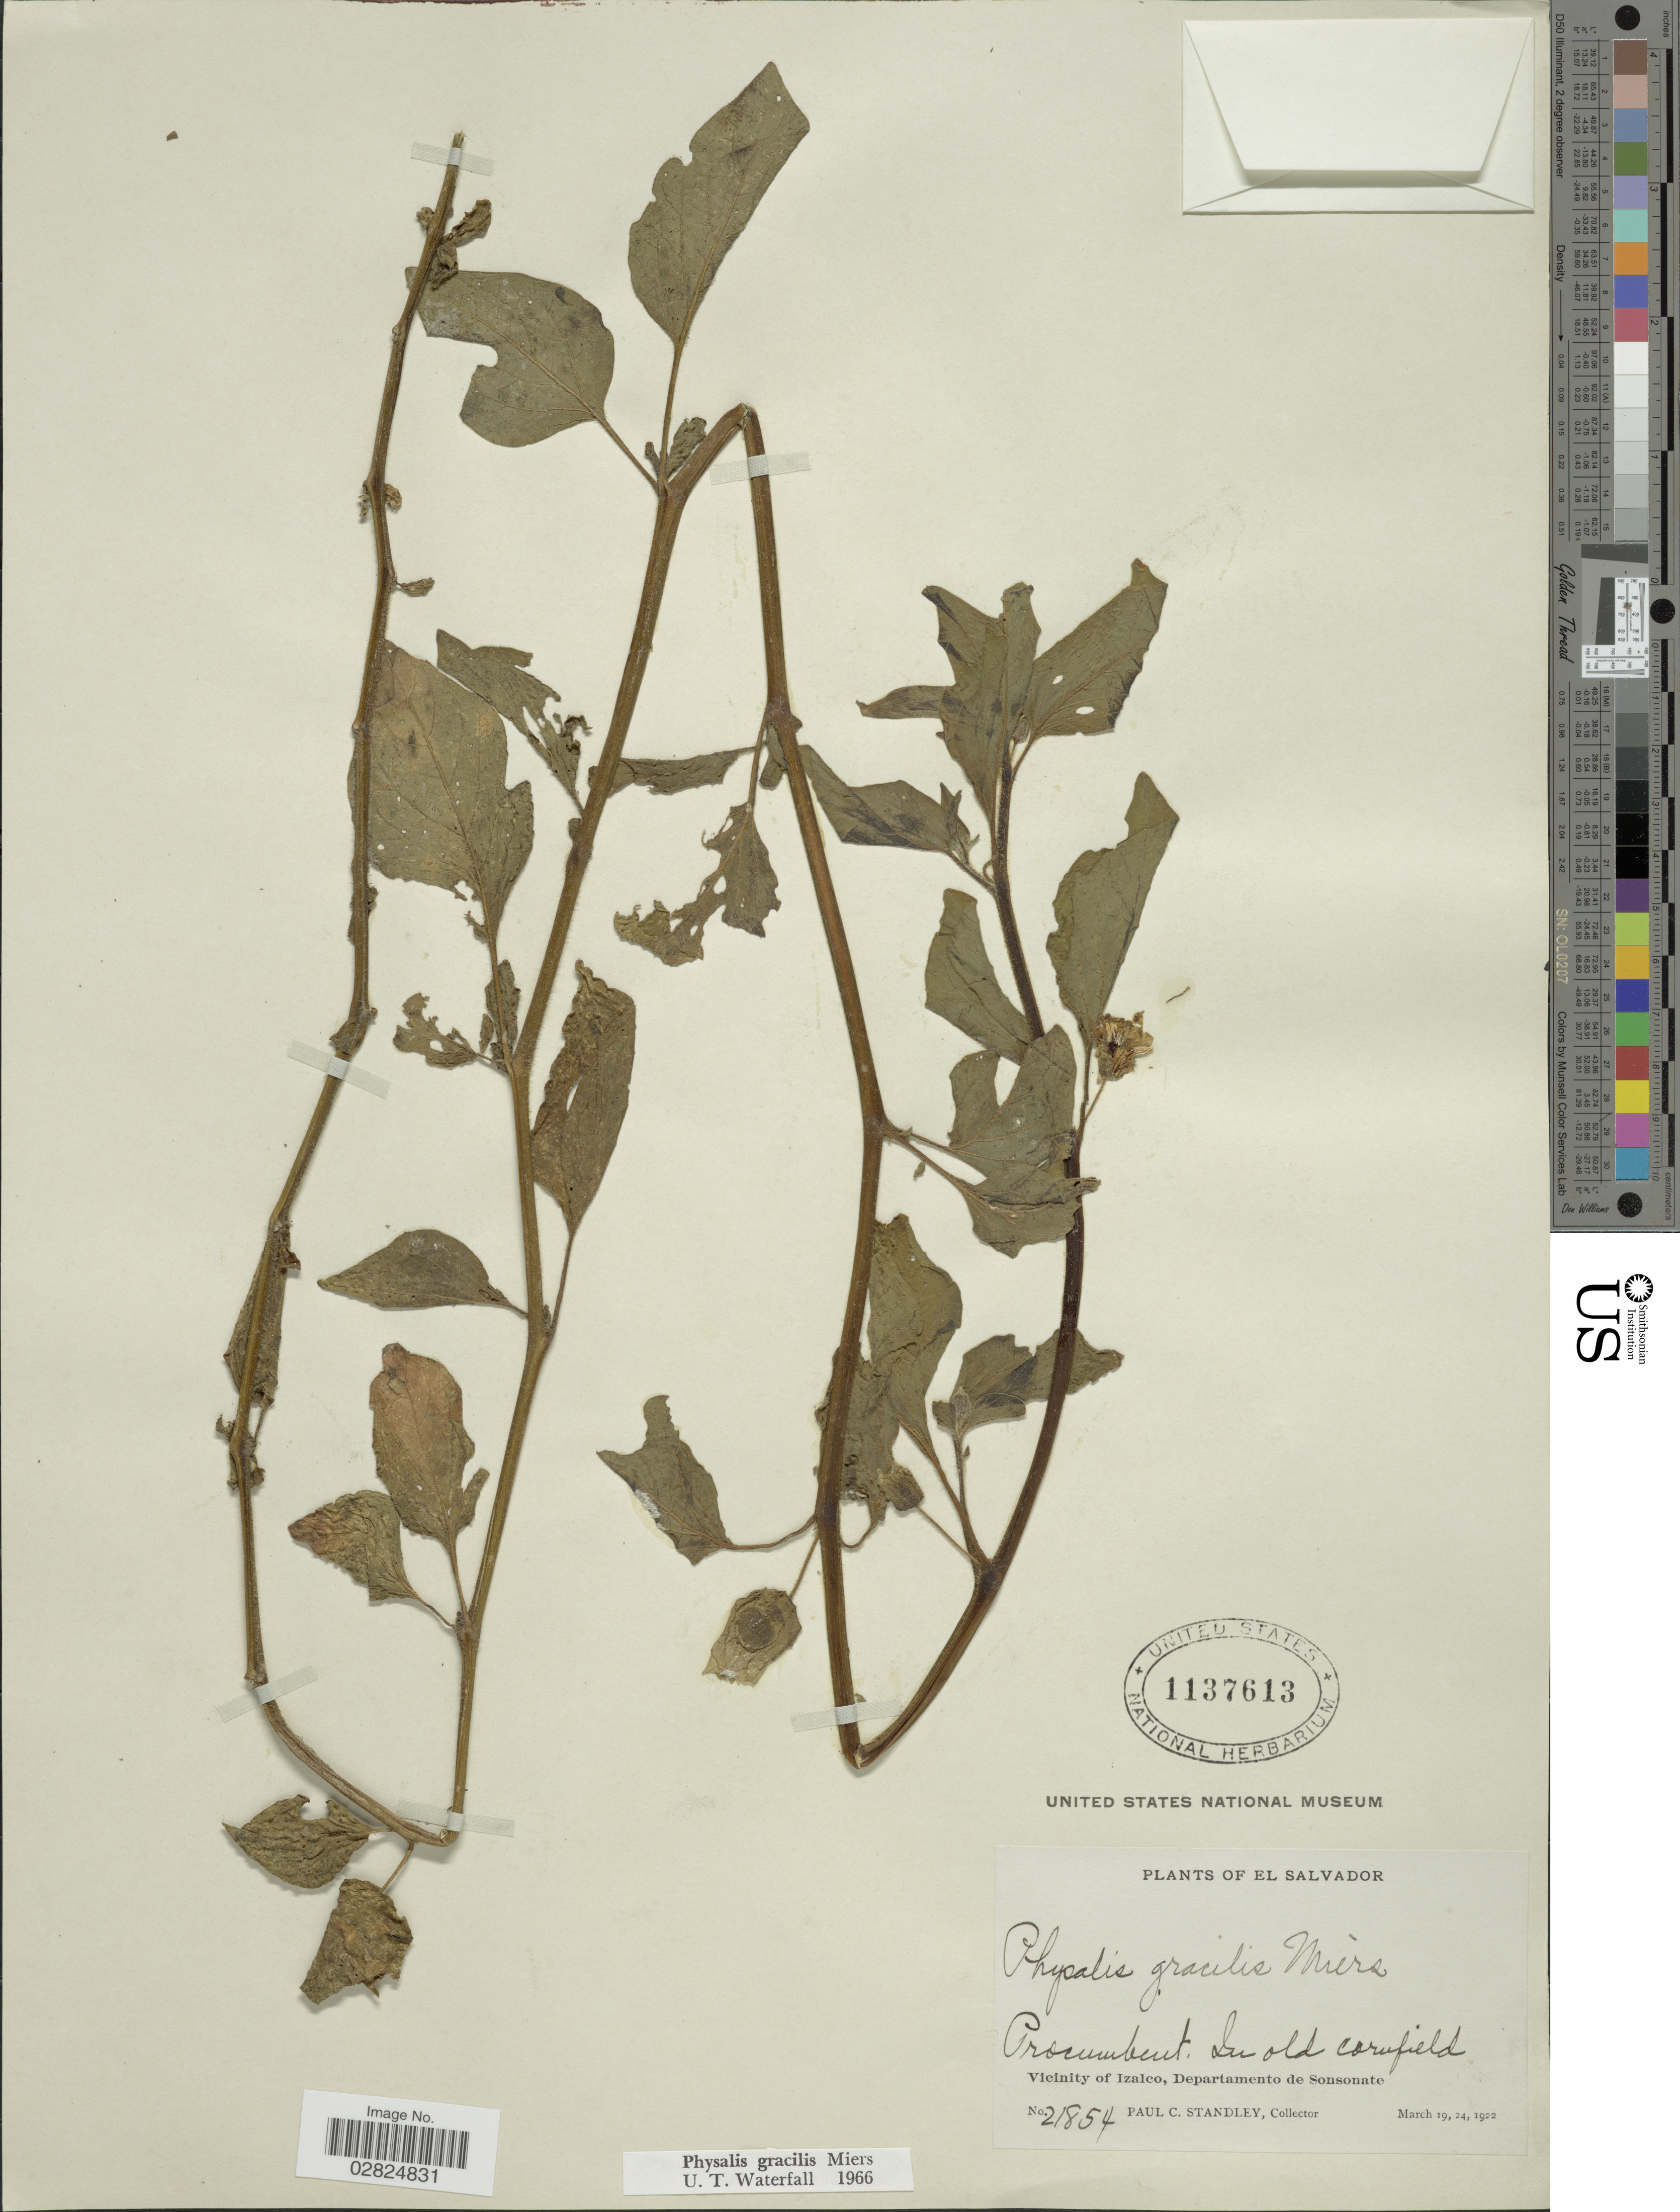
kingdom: Plantae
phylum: Tracheophyta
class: Magnoliopsida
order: Solanales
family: Solanaceae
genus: Physalis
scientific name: Physalis gracilis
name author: Miers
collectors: P. C. Standley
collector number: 21854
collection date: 1922-03-19/1922-03-24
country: El Salvador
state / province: Sonsonate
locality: In old cornfield. Vicinity of Izalco, Departamento de Sonsonate.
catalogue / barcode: US 1137613